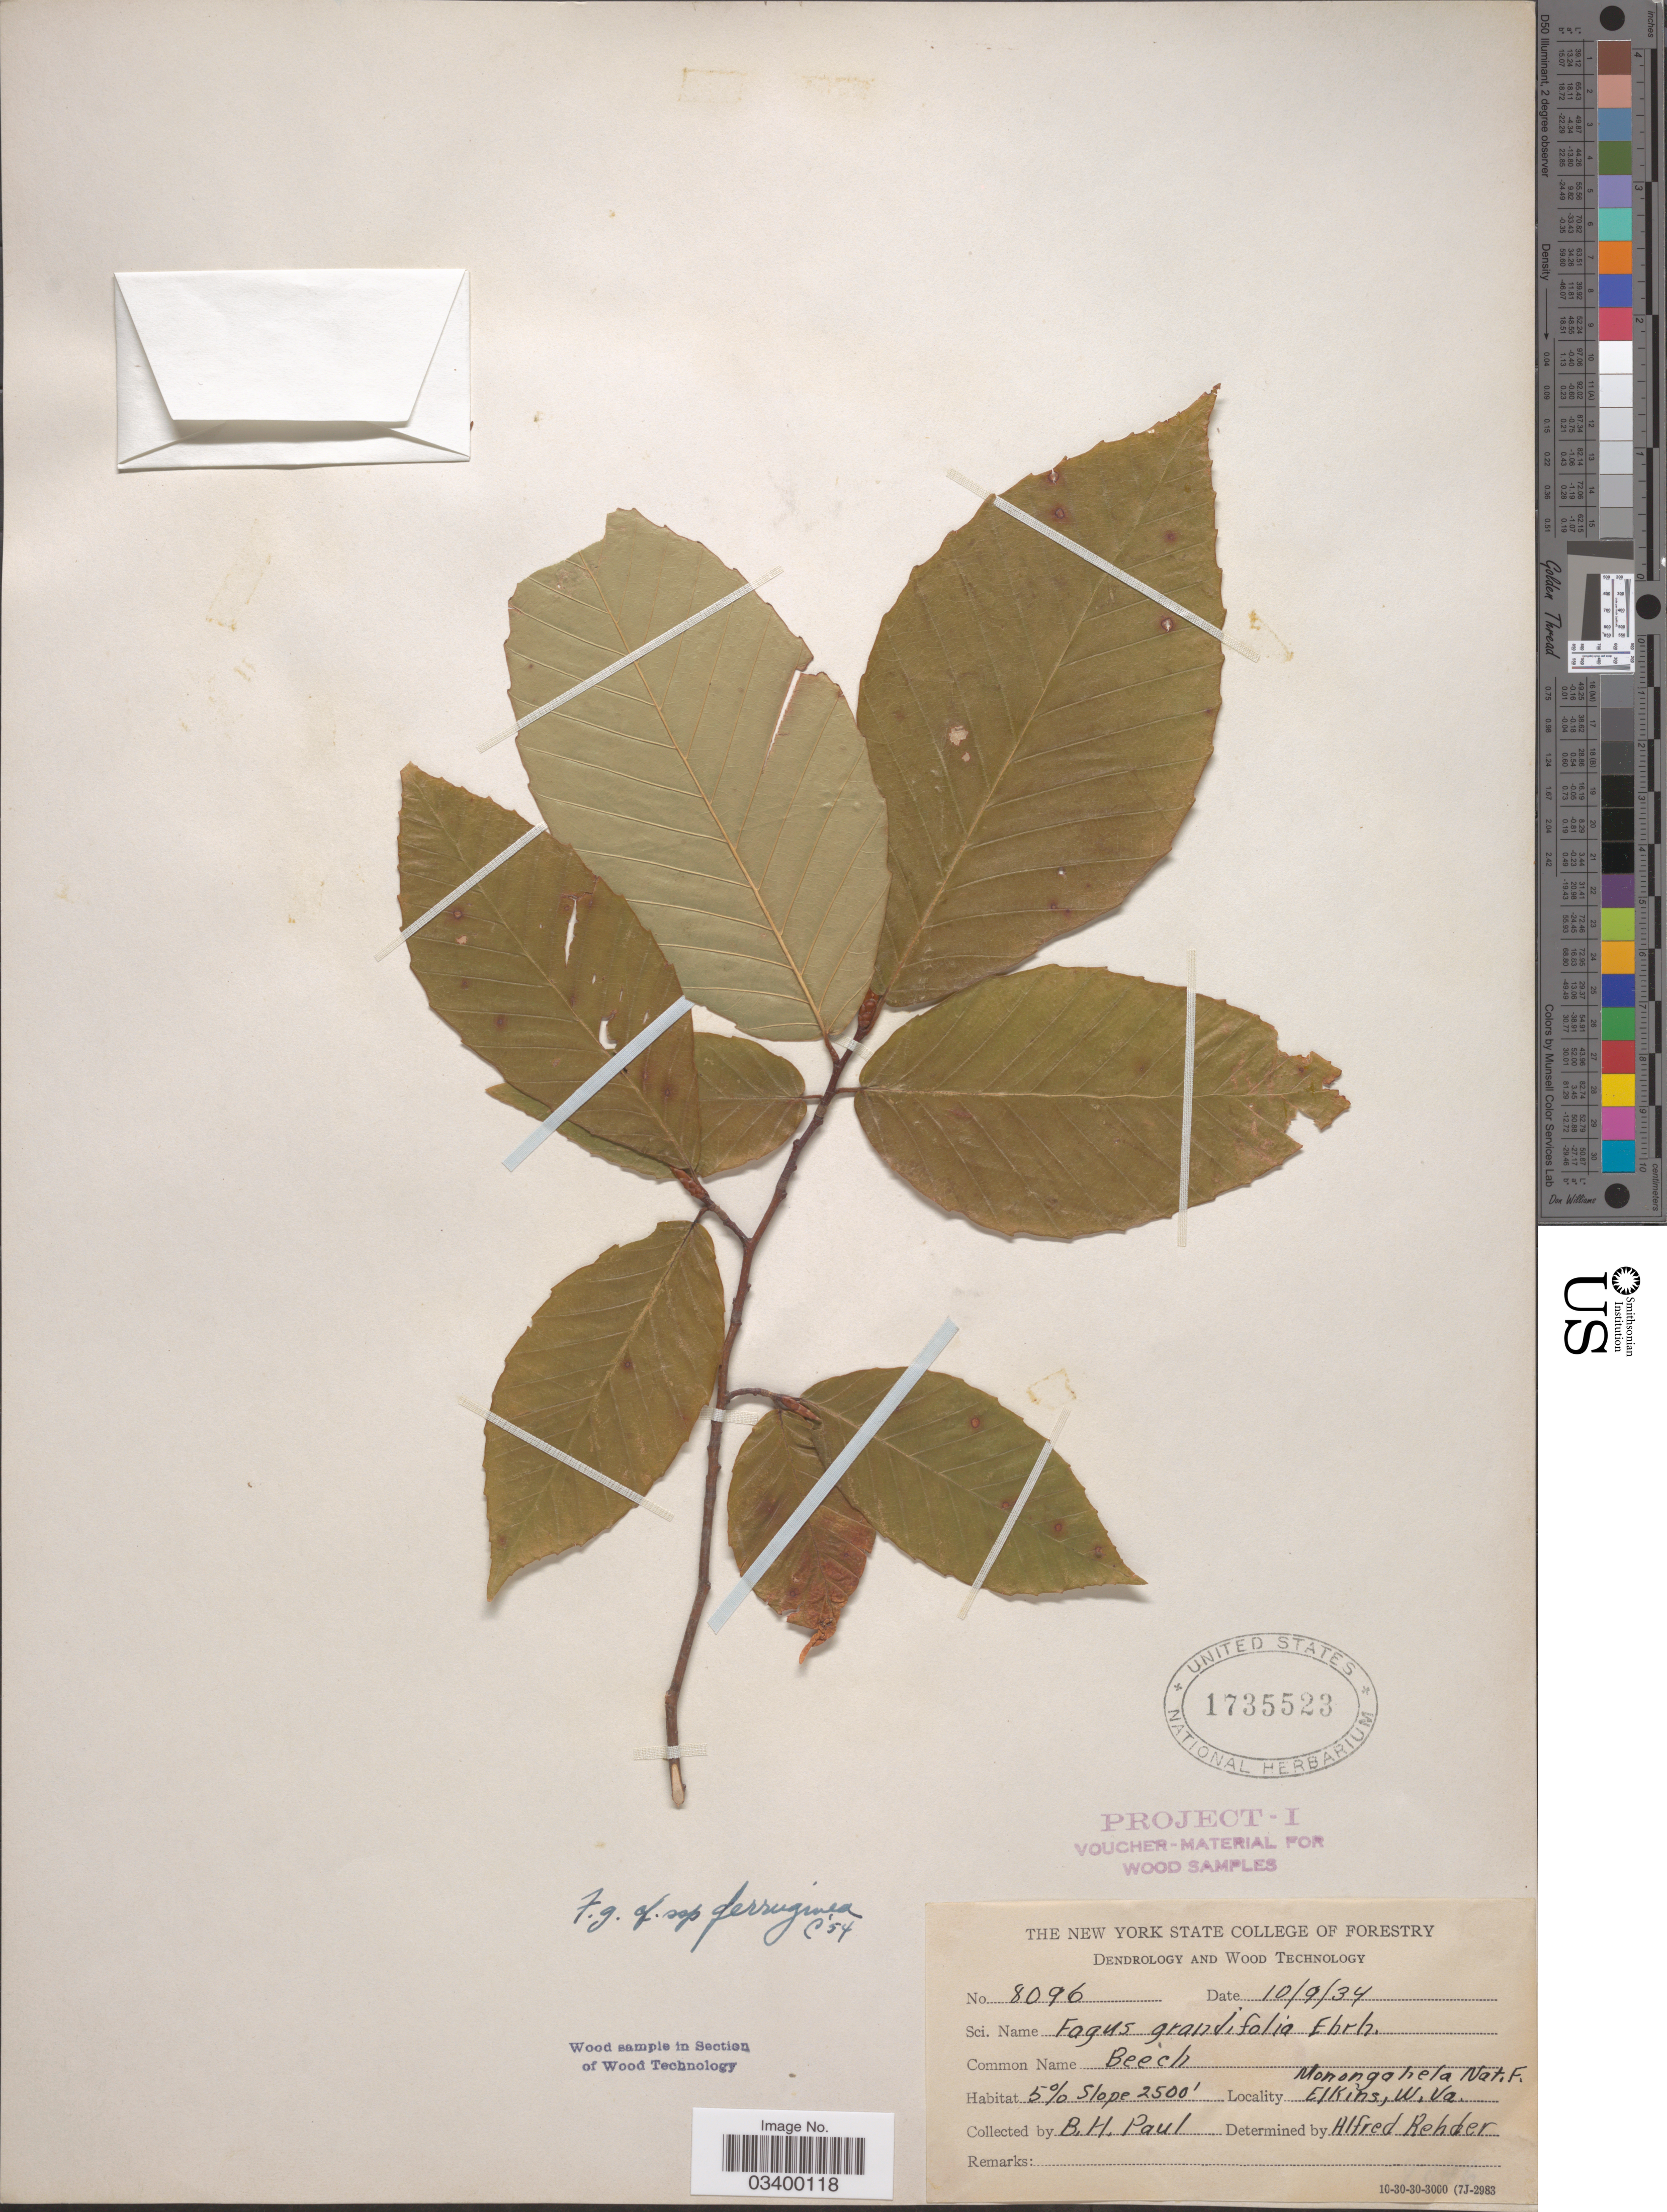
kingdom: Plantae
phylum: Tracheophyta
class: Magnoliopsida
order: Fagales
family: Fagaceae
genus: Fagus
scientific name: Fagus grandifolia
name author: Ehrh.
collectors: B. Paul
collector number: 8096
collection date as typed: Transcribed d/m/y: 9/10/34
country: United States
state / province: West Virginia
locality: Monongahela Nat. F. Elkins.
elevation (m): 762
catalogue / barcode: US 1735523